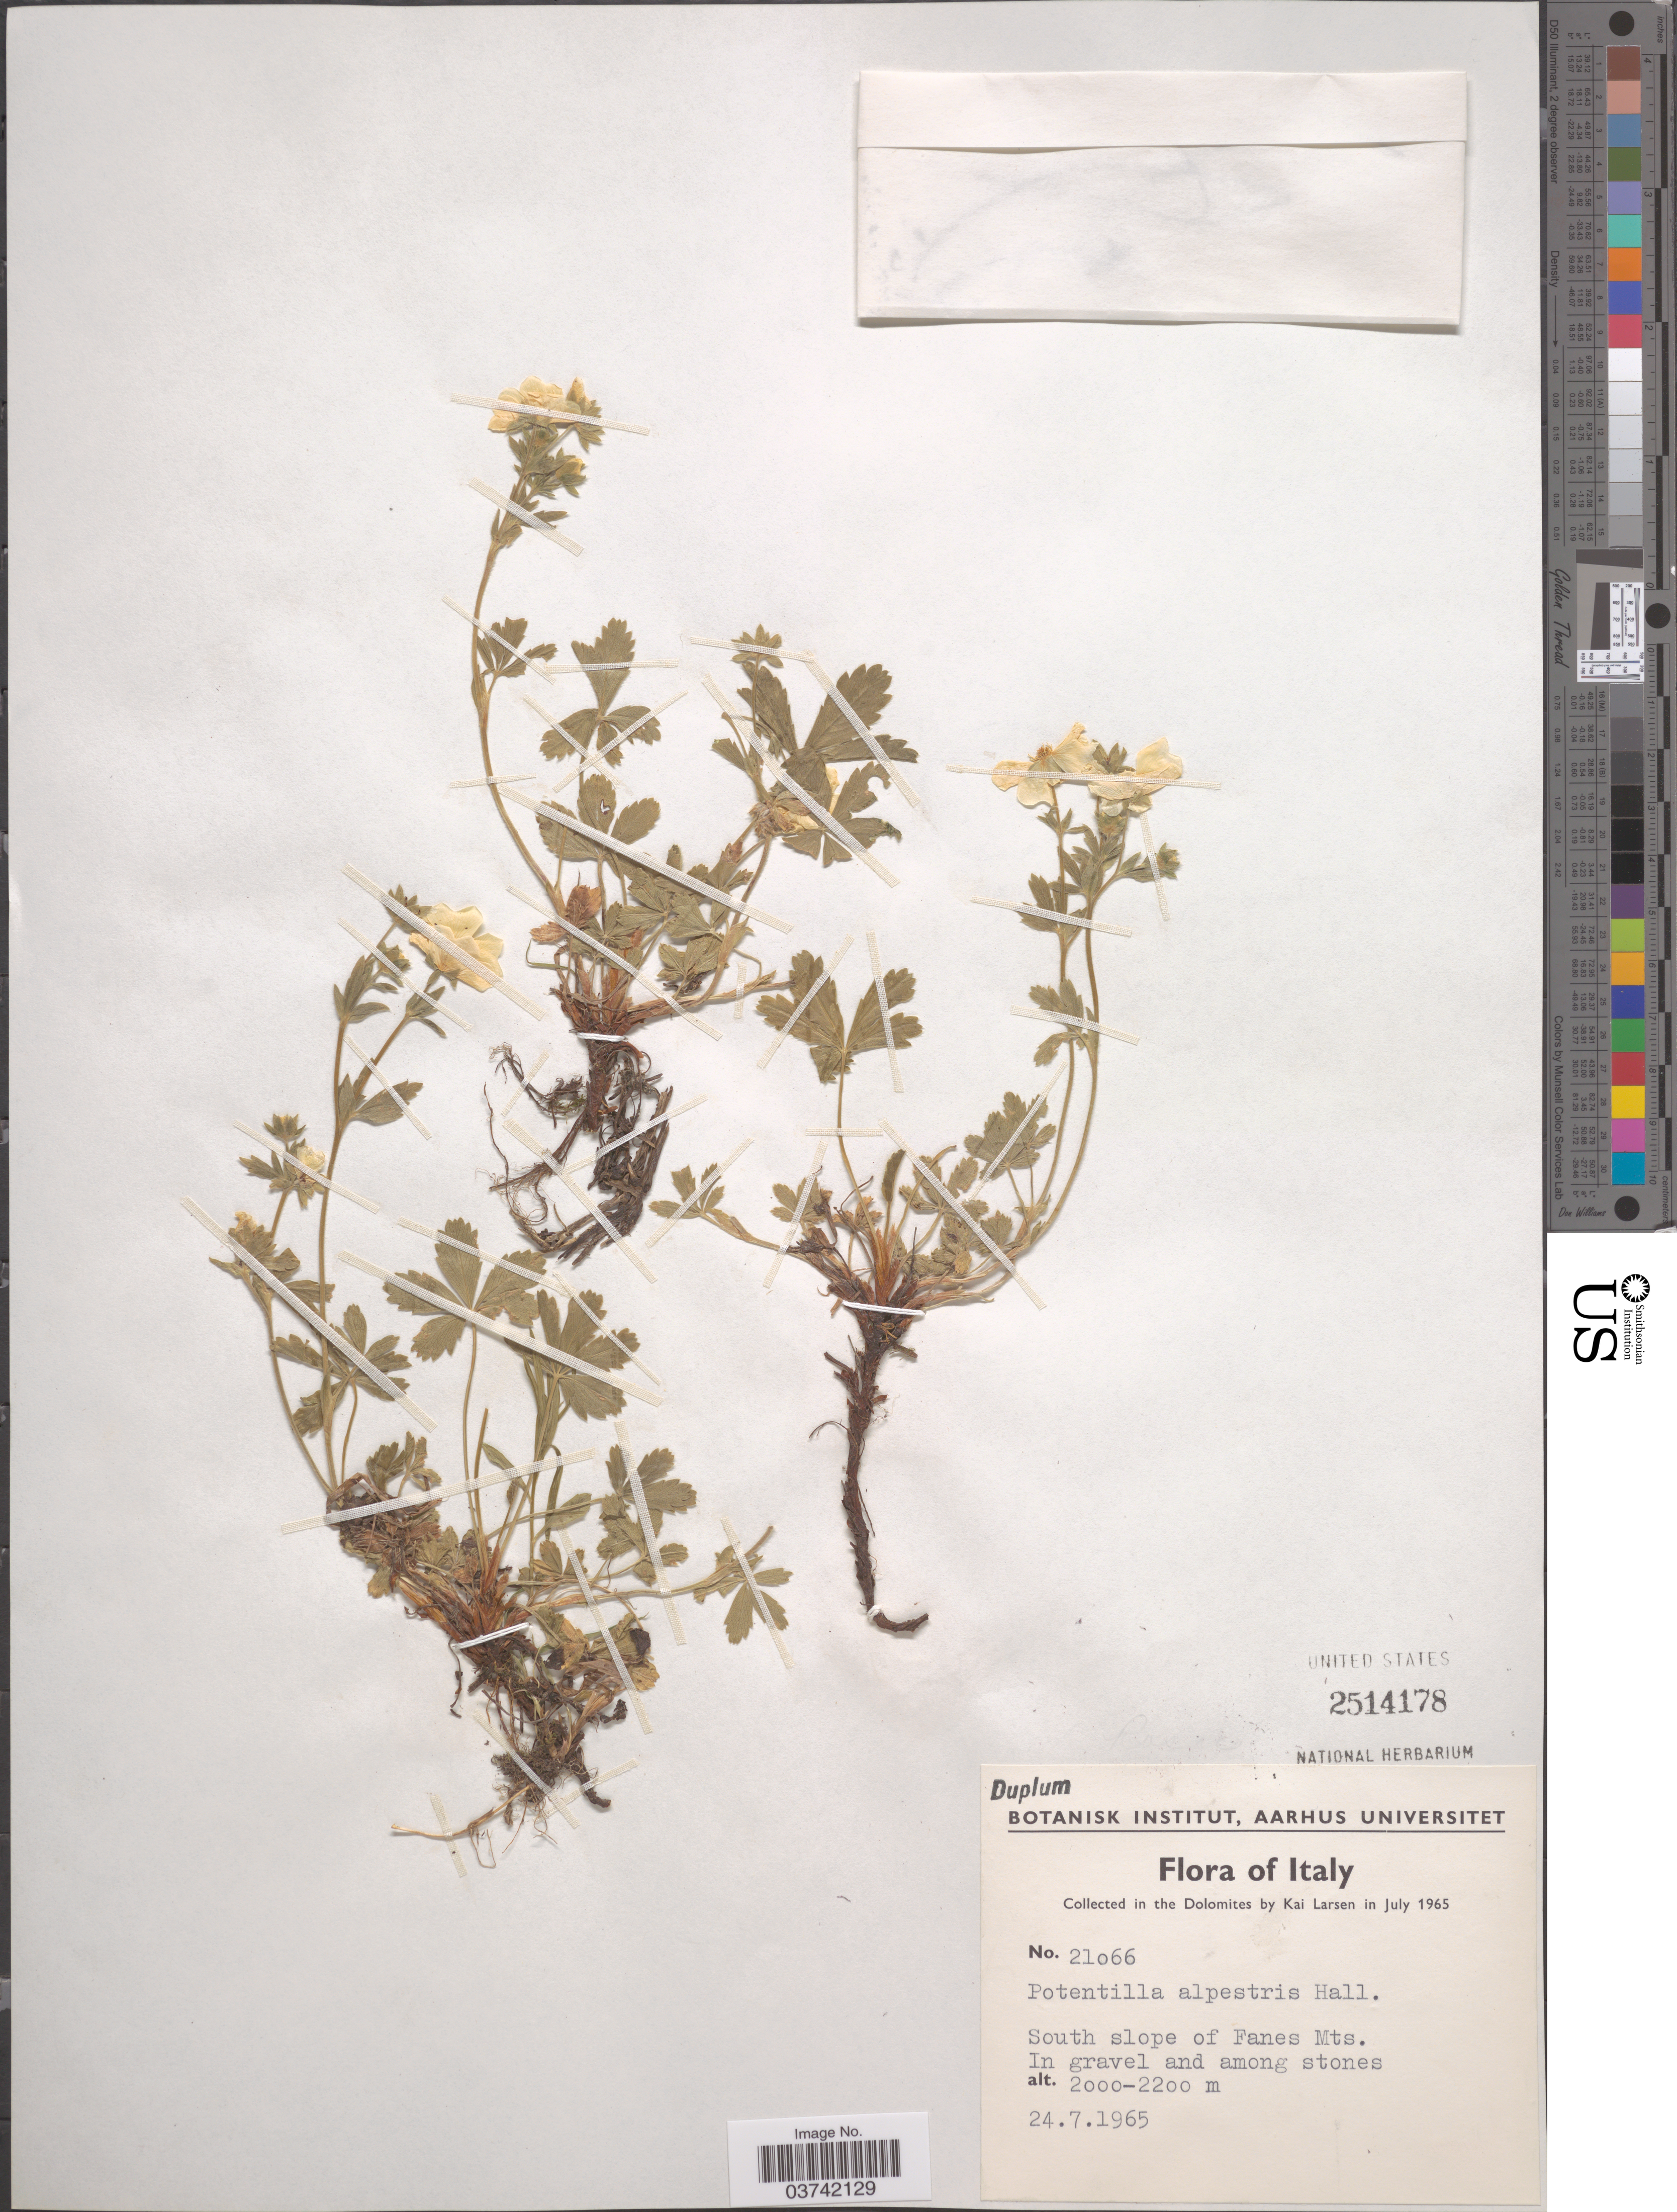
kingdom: Plantae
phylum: Tracheophyta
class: Magnoliopsida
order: Rosales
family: Rosaceae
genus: Potentilla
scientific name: Potentilla alpestris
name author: Haller f.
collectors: K. Larsen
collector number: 21066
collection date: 1965-07-24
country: Italy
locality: South slope of Fanes Mts.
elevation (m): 2000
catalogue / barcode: US 2514178